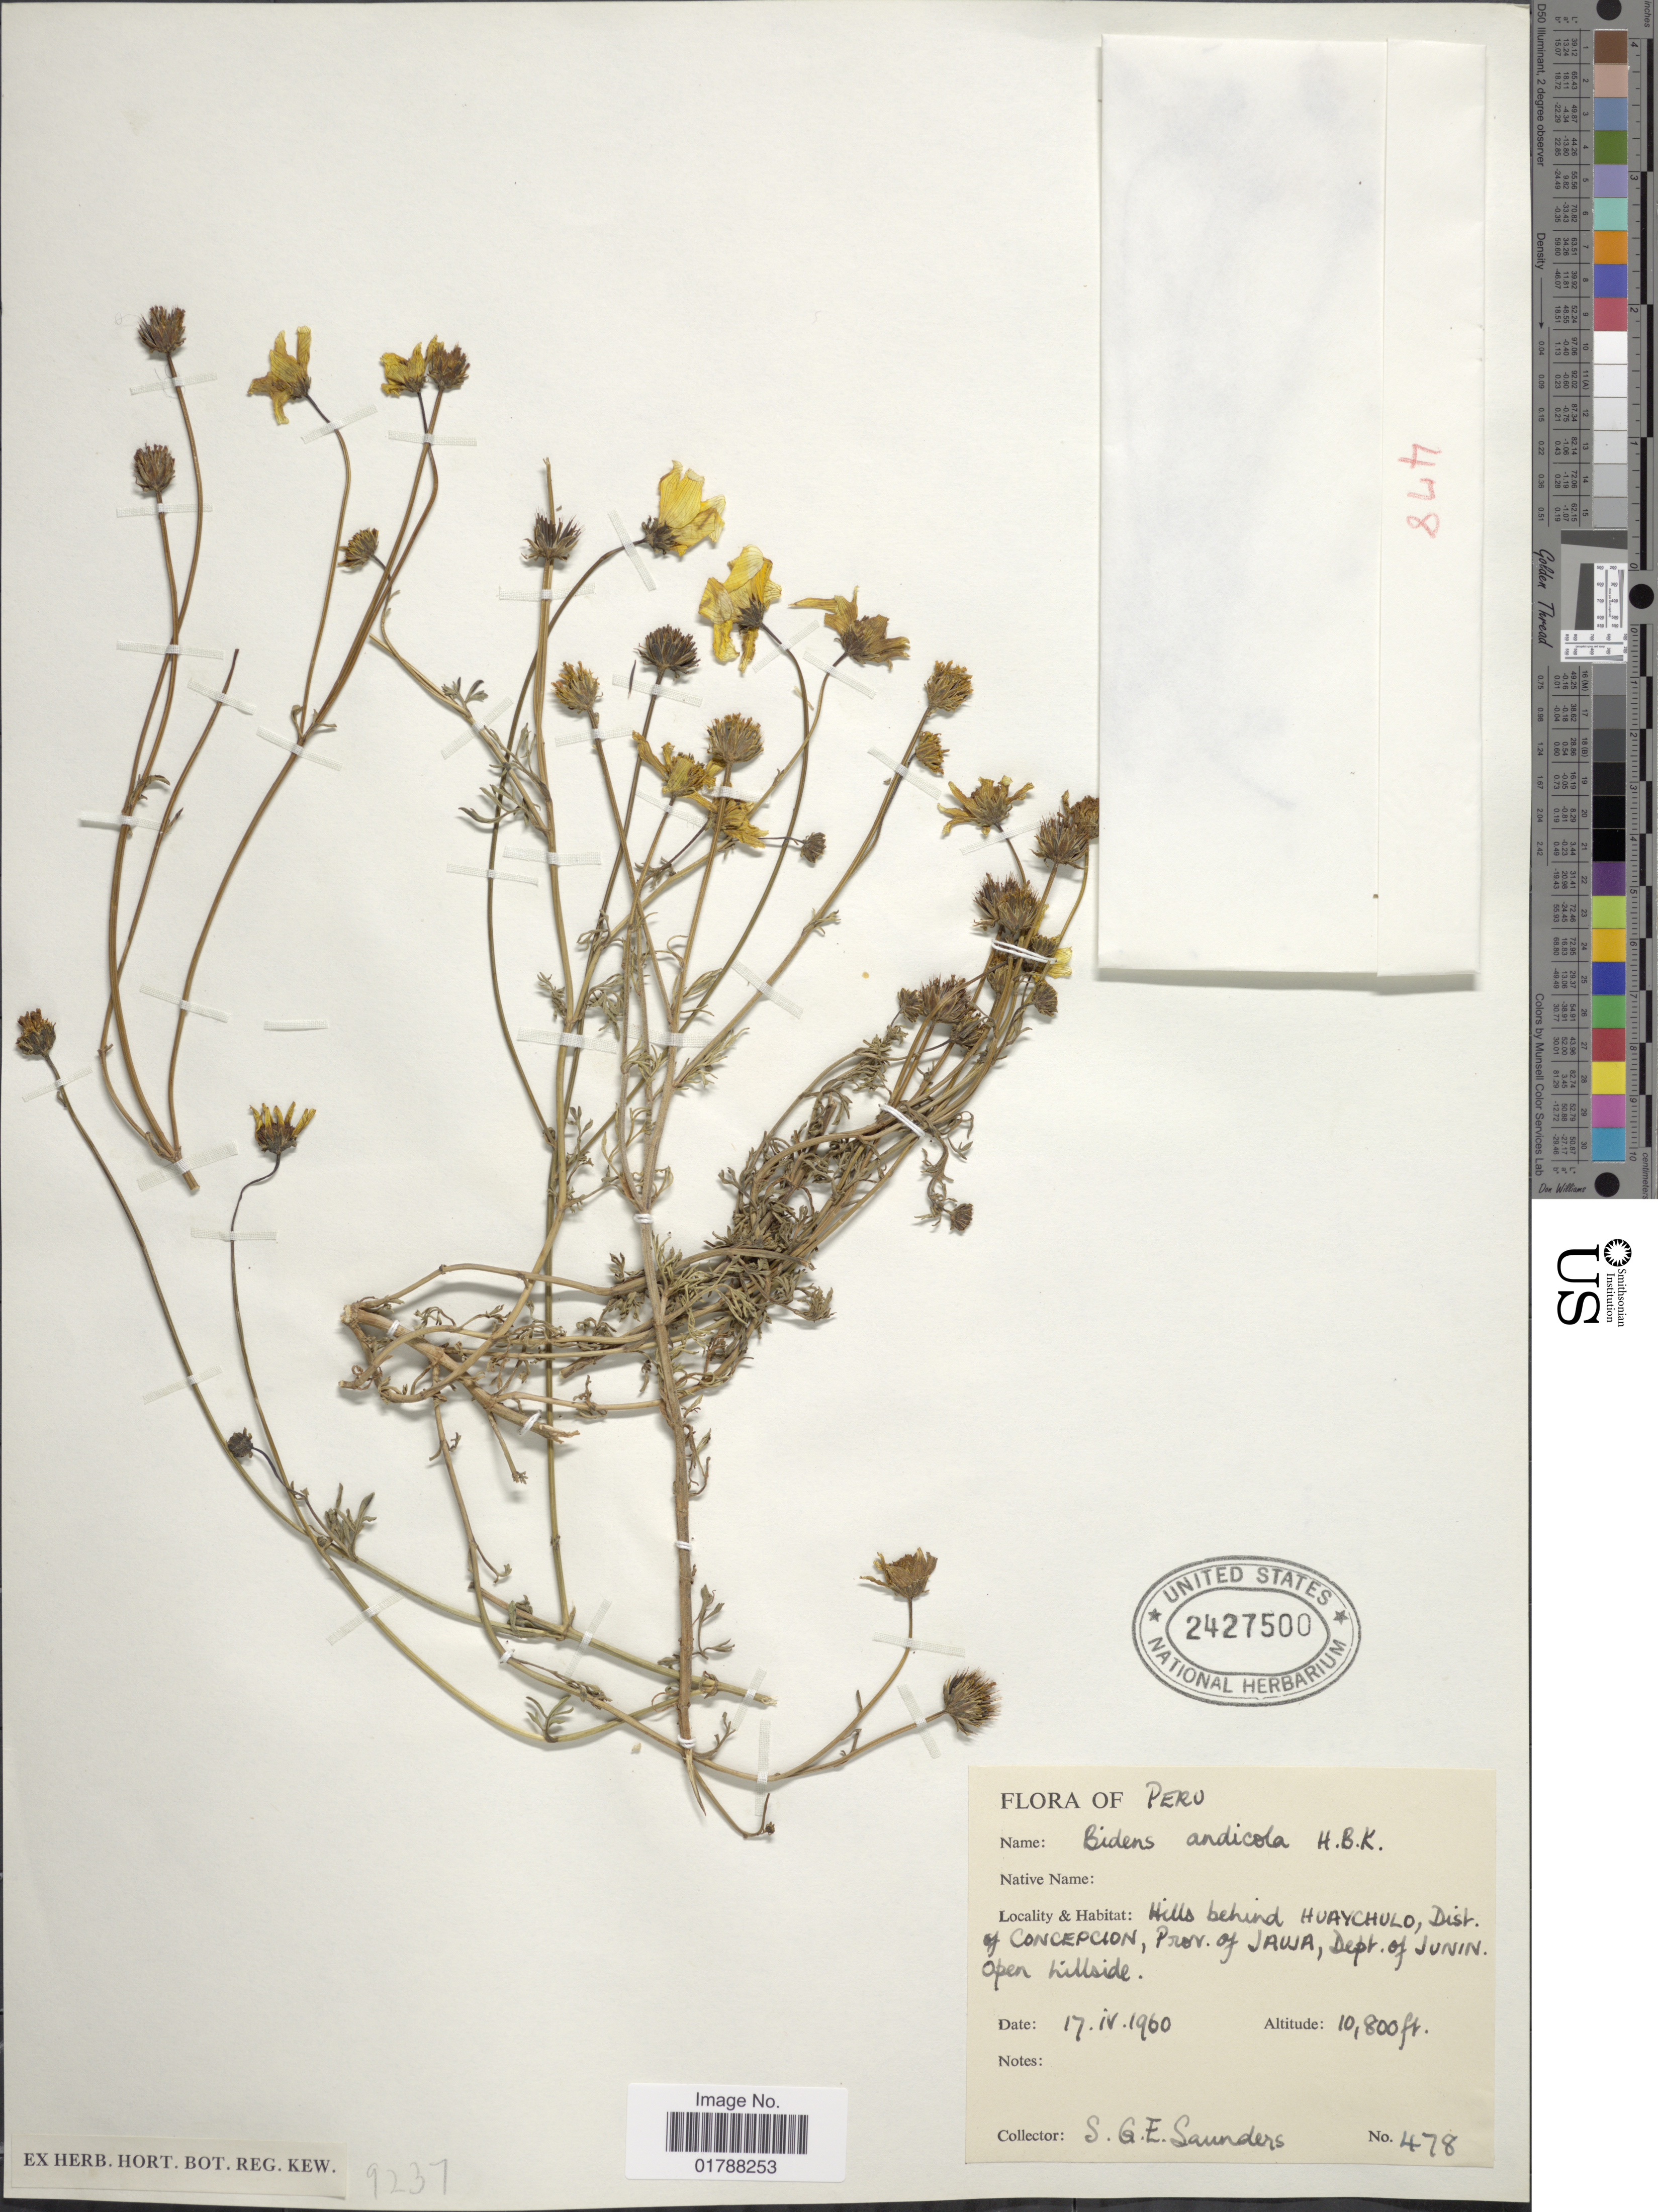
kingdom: Plantae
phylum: Tracheophyta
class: Magnoliopsida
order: Asterales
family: Asteraceae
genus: Bidens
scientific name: Bidens andicola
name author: Kunth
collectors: S. G. E. Saunders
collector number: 478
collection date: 1960-04-17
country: Peru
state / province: Junín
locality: Hills behind Huaychulo, Dist. of Concepcion, Prov. of Jauja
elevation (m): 3292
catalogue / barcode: US 2427500